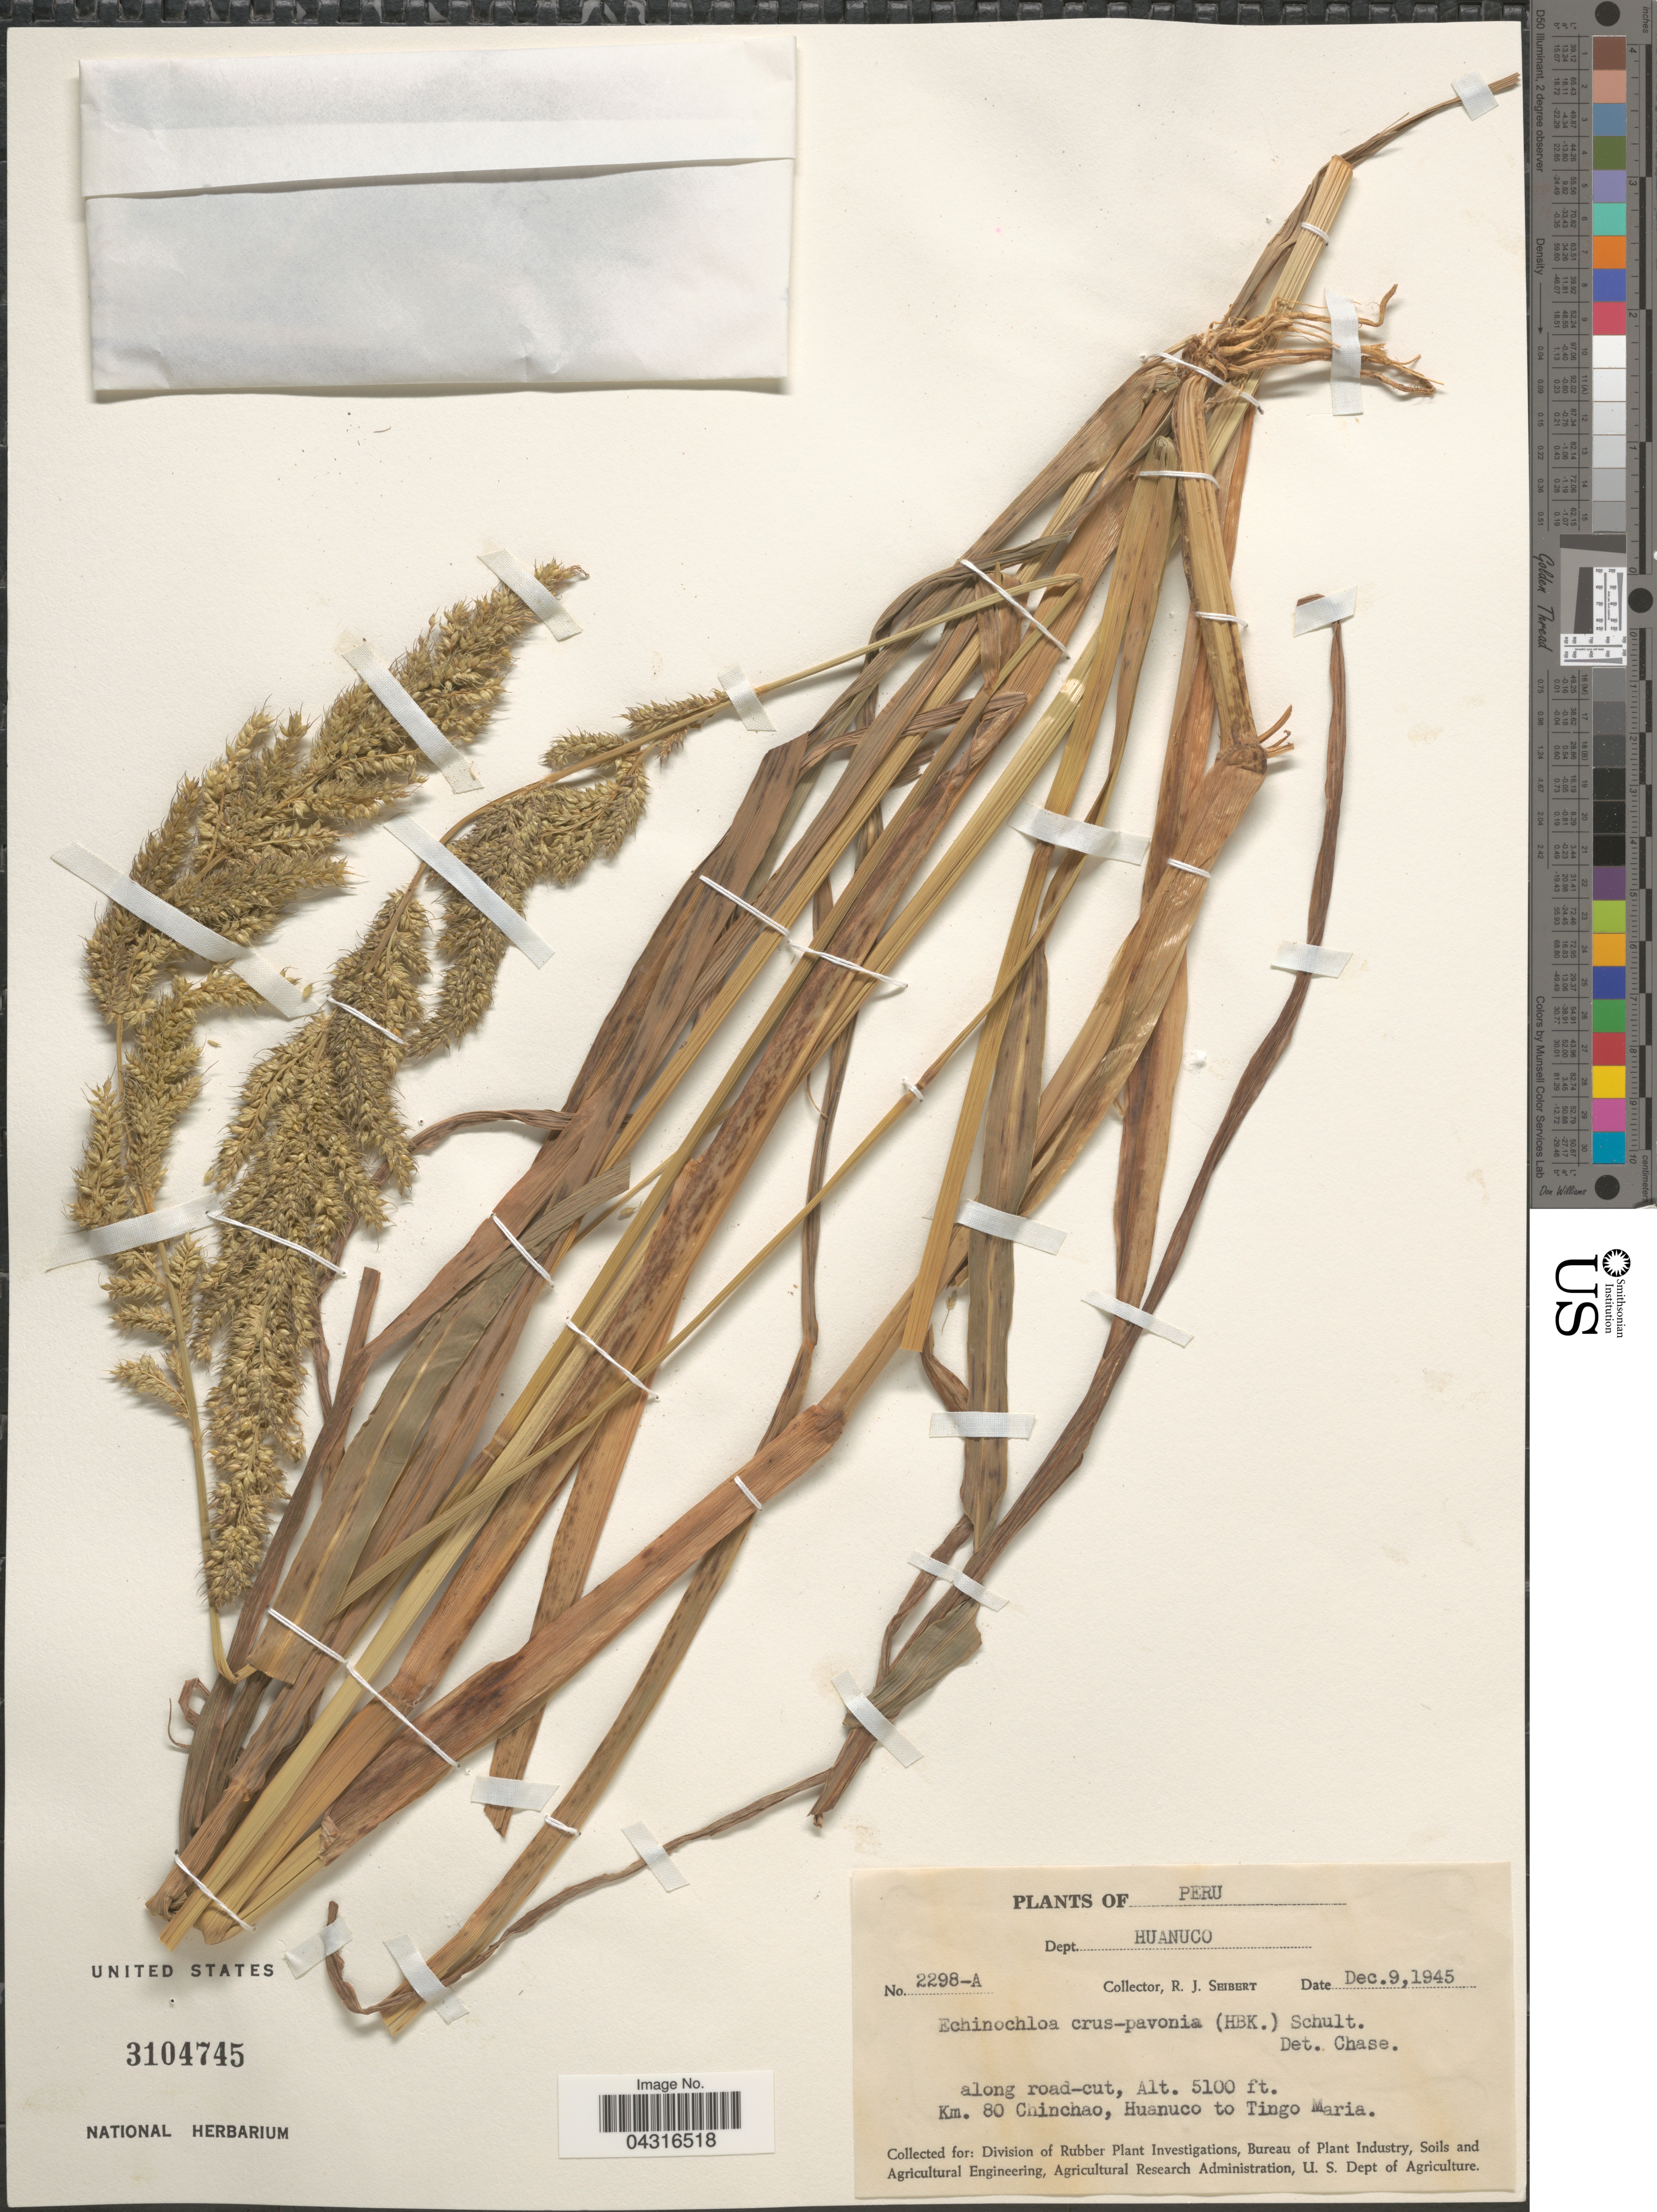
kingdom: Plantae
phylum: Tracheophyta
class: Liliopsida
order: Poales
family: Poaceae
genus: Echinochloa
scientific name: Echinochloa crus-pavonis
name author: (Kunth) Schult.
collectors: R. J. Seibert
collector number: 2298-A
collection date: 1945-12-09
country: Peru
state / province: Huánuco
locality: Dept. Huanuco. Along road-cut, Km. 80 Chinchao, Huanuco to Tingo Maria.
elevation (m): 1554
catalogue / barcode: US 3104745